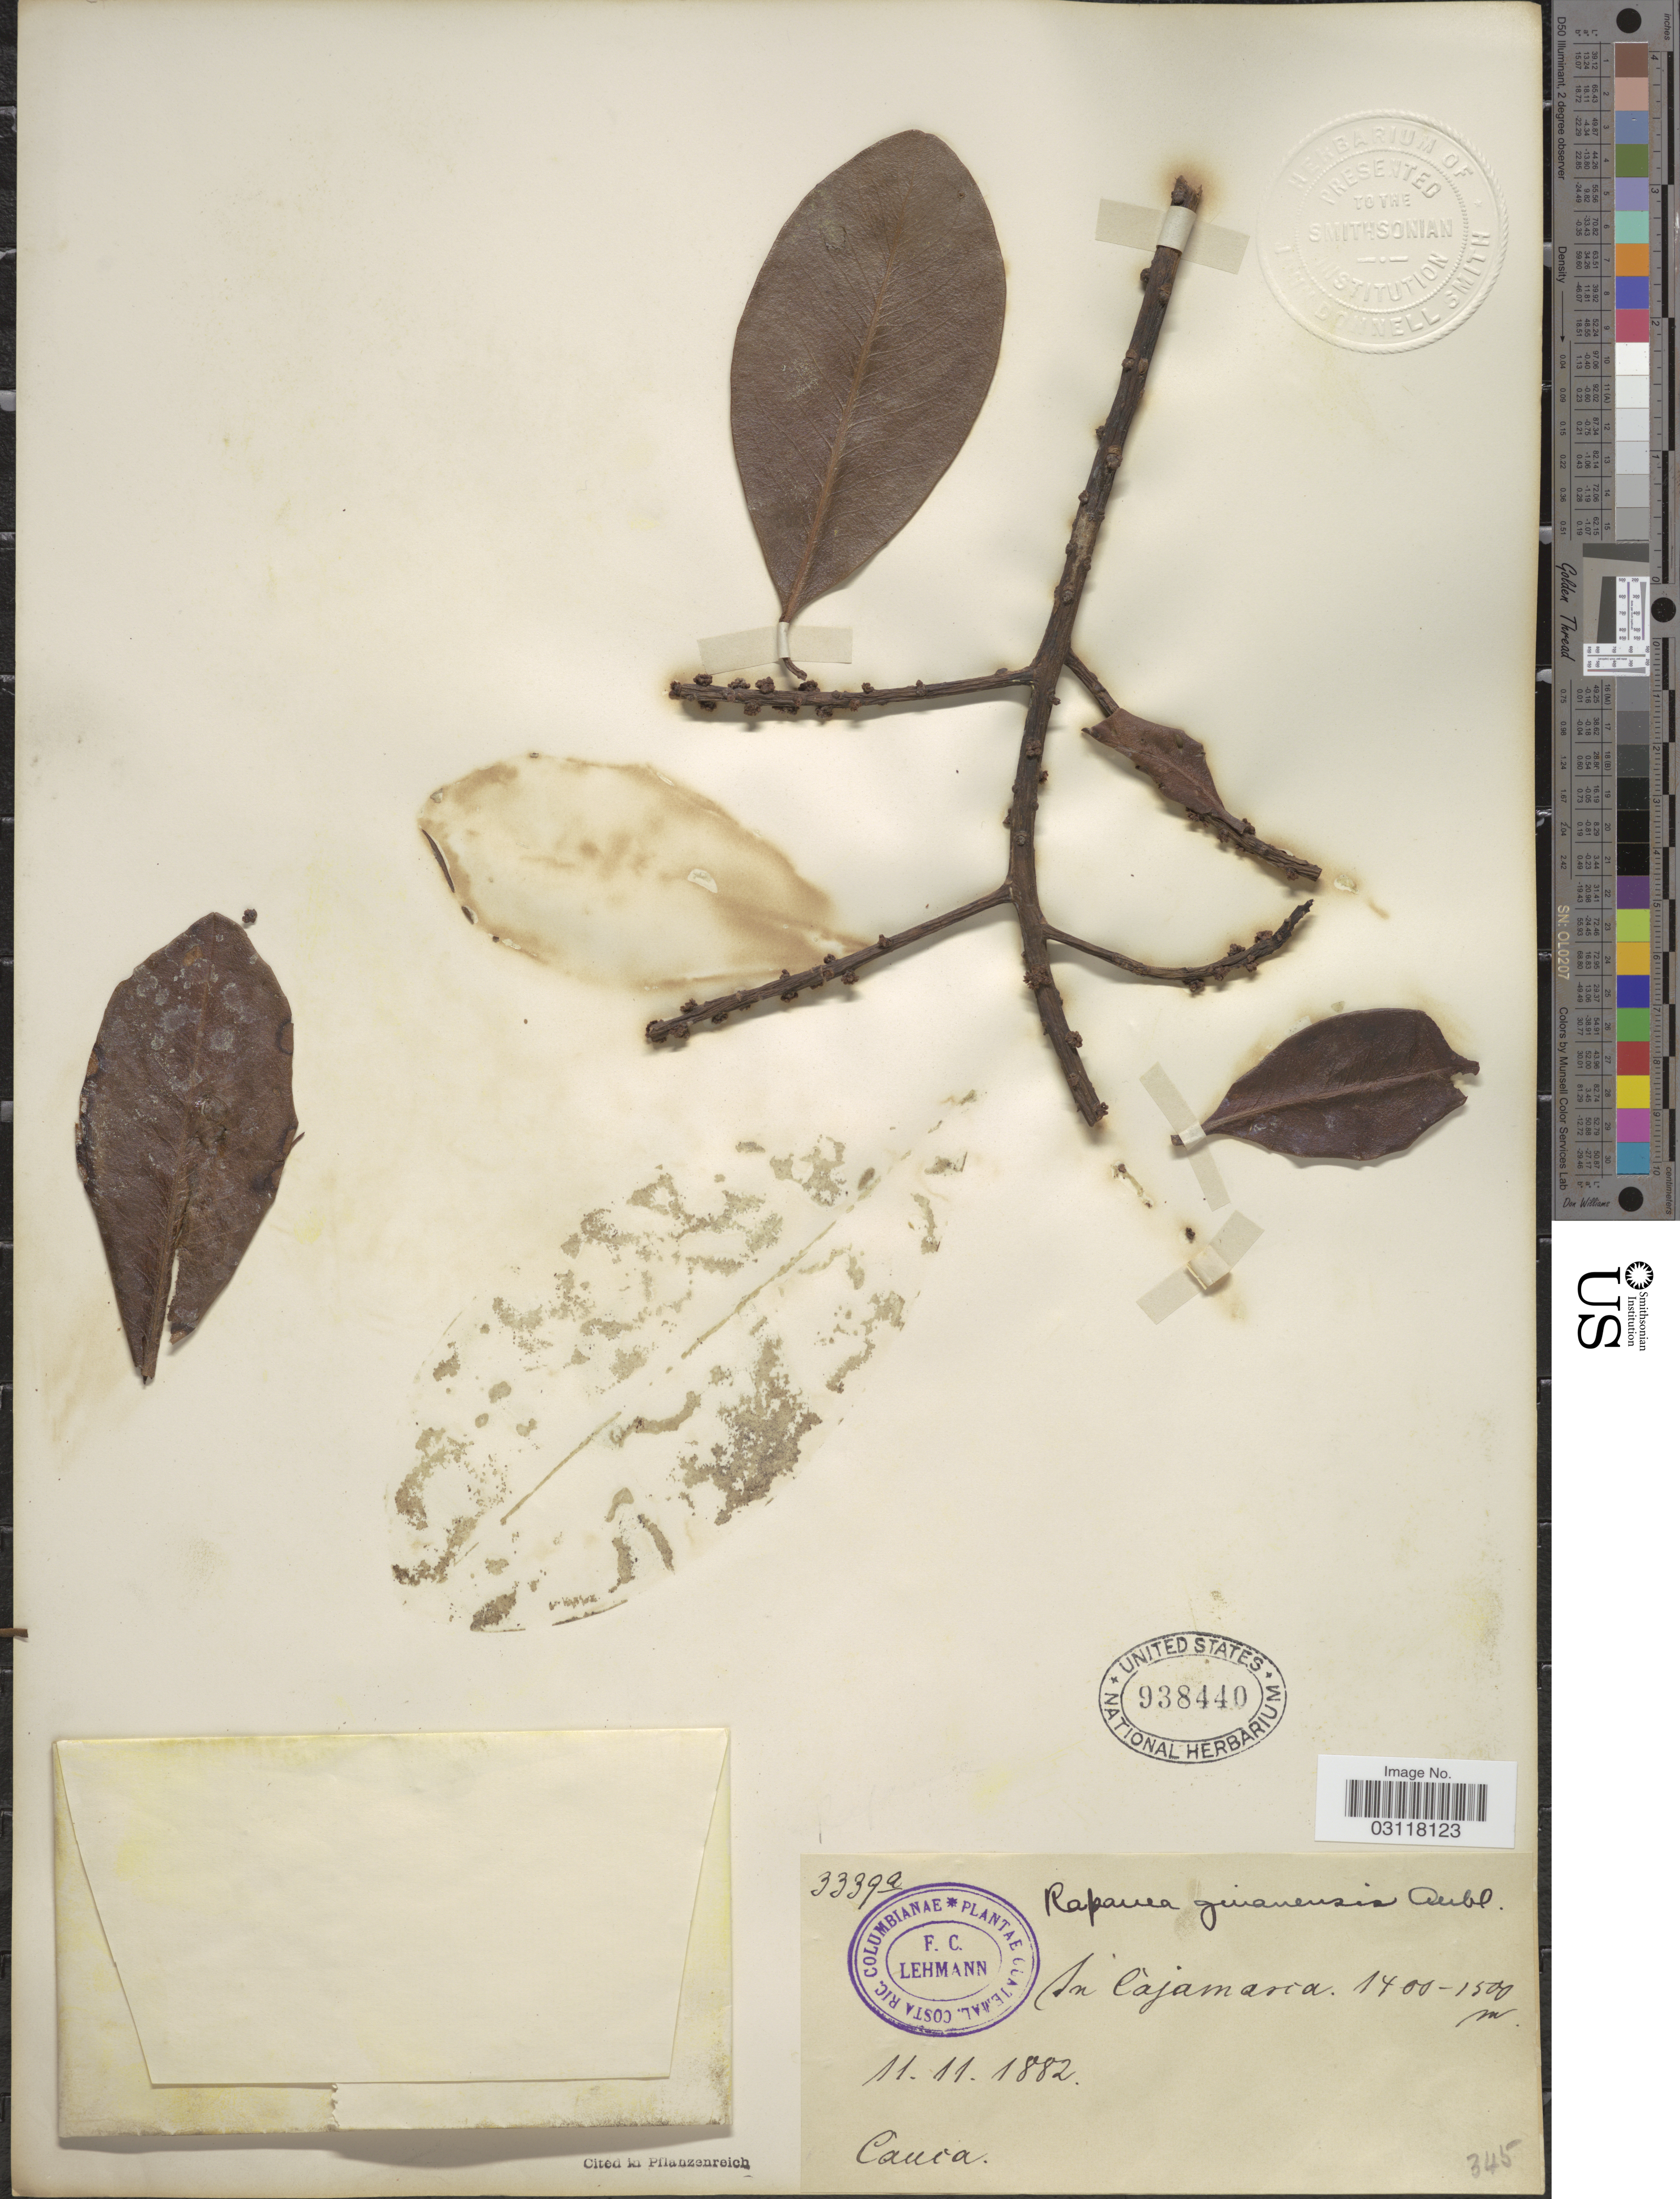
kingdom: Plantae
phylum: Tracheophyta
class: Magnoliopsida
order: Ericales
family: Primulaceae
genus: Rapanea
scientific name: Rapanea guianensis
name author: Aubl.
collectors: F. C. Lehmann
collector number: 3339a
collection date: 1882-11-11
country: Colombia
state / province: Cauca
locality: In Cajamarca.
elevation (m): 1400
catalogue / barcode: US 938440